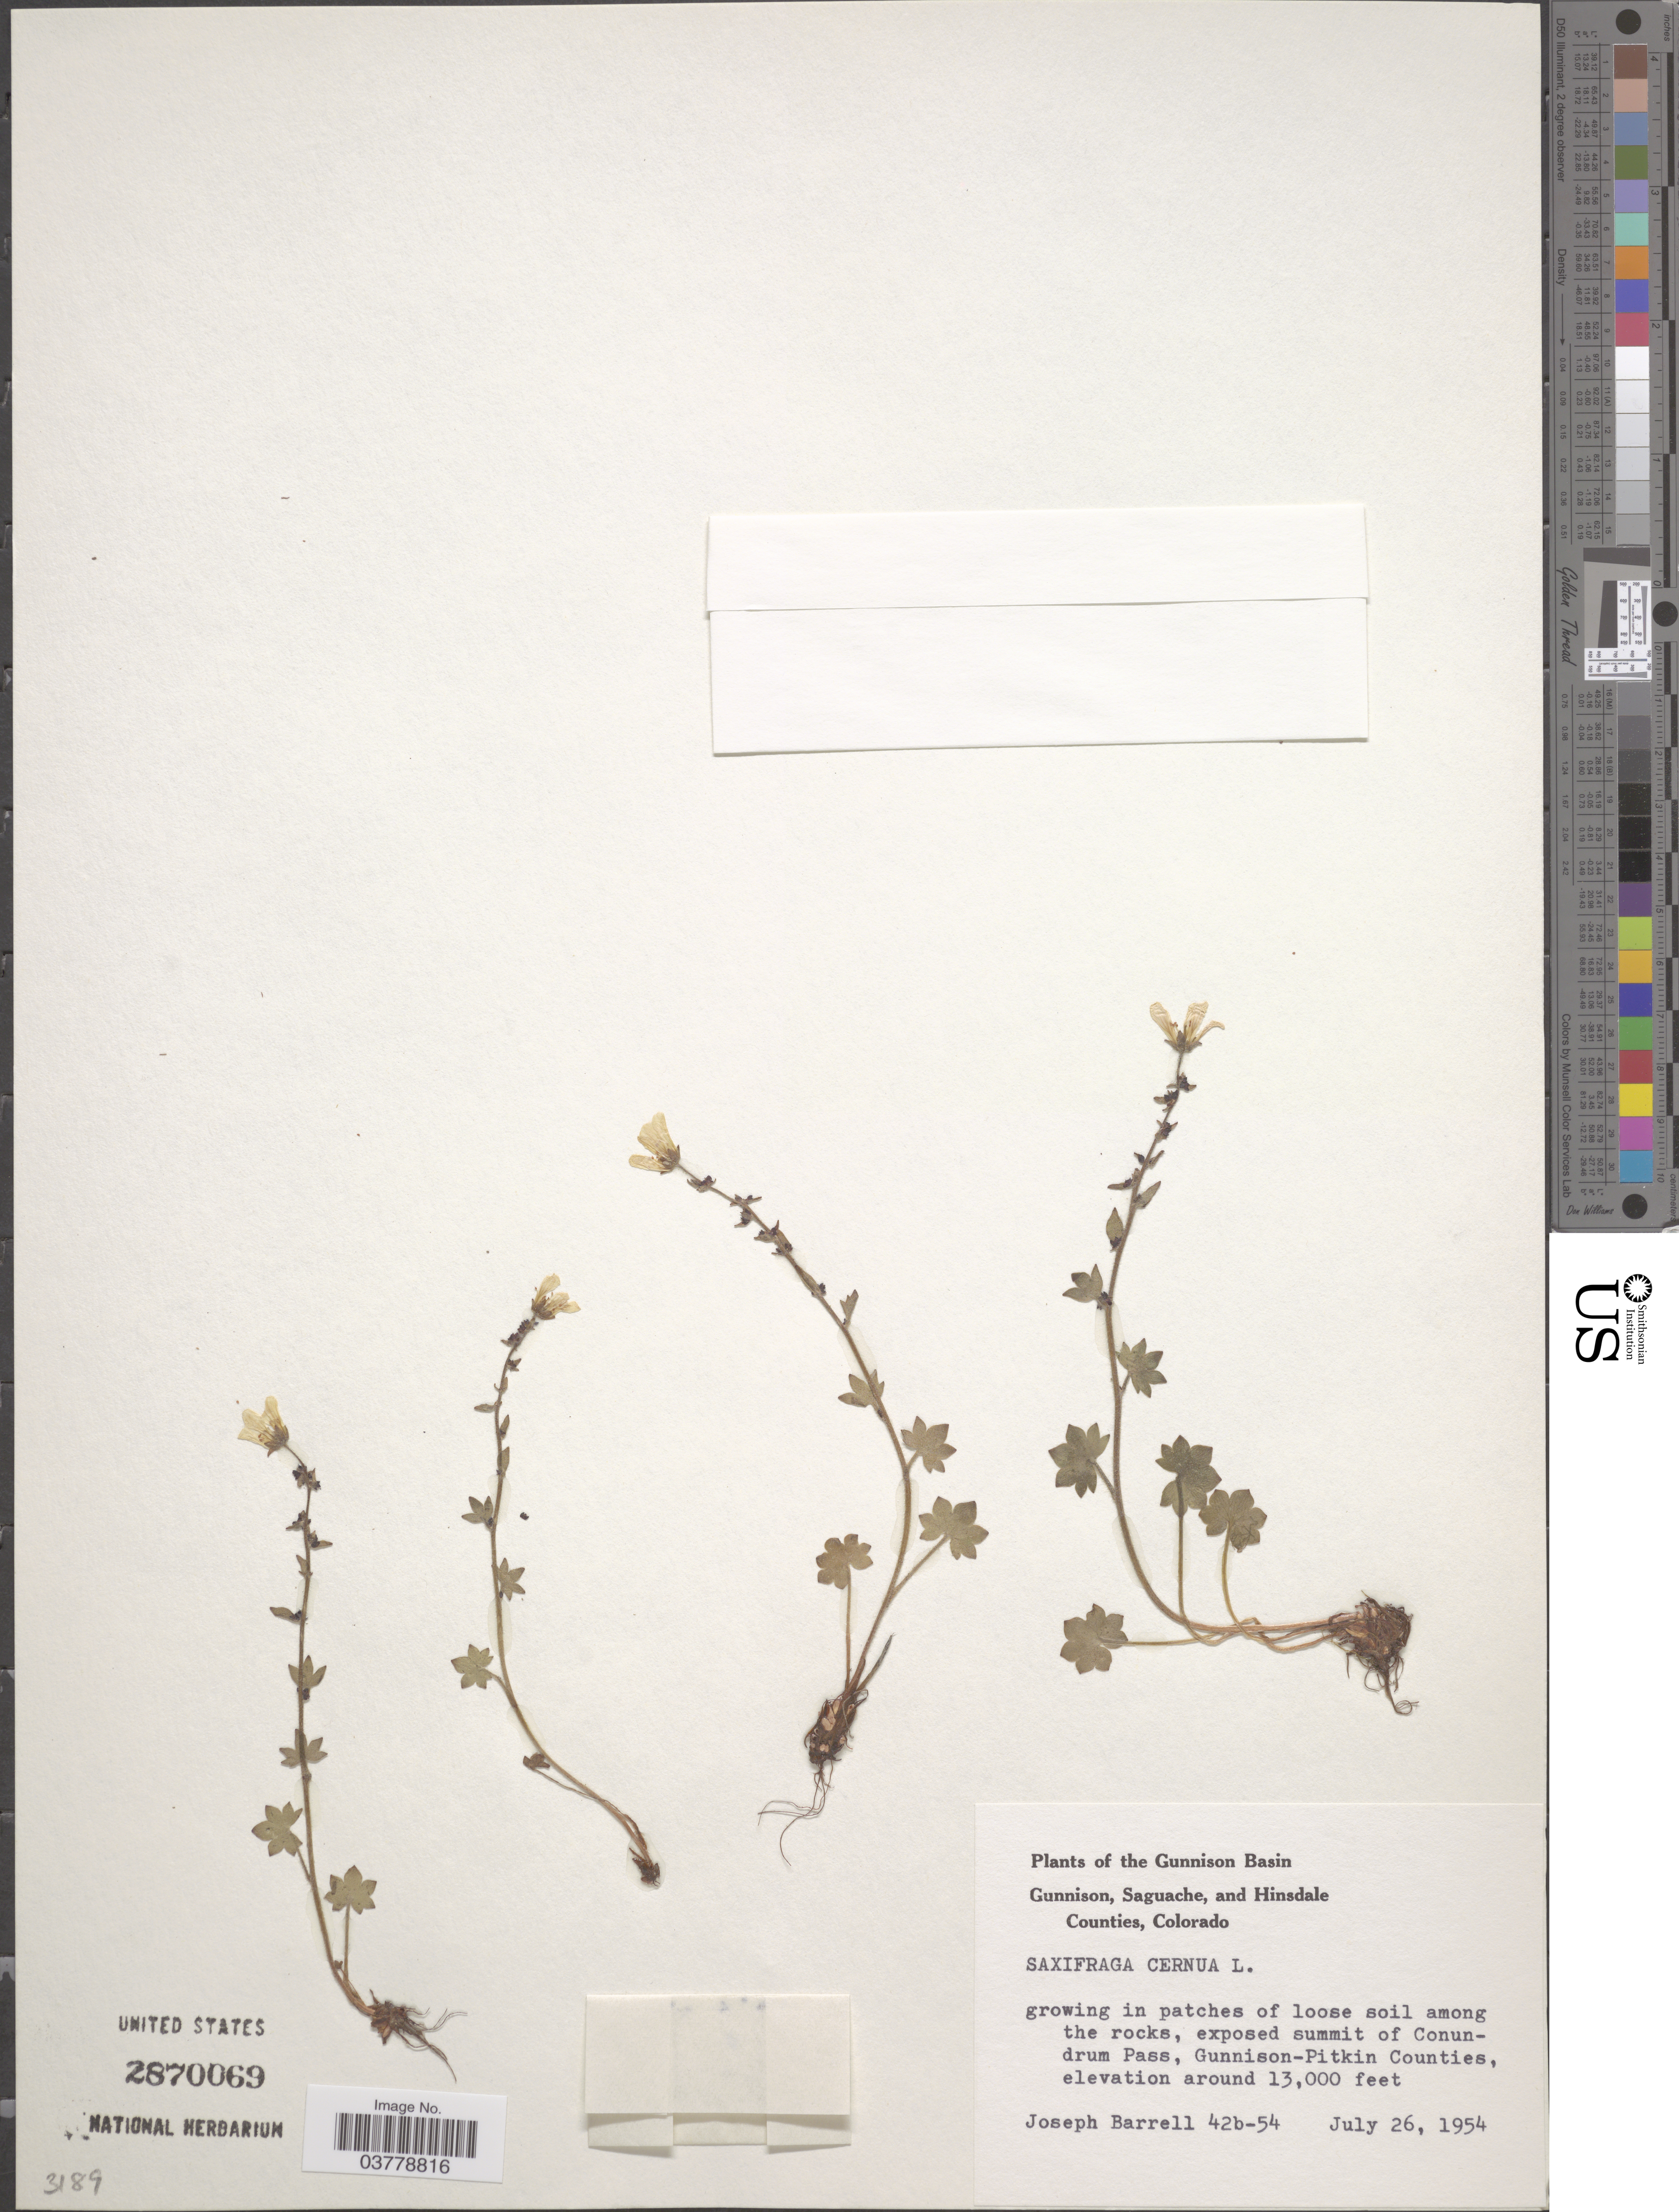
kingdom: Plantae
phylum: Tracheophyta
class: Magnoliopsida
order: Saxifragales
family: Saxifragaceae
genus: Saxifraga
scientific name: Saxifraga cernua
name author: L.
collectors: J. Barrell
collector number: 42b-54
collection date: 1954-07-26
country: United States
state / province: Colorado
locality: The Gunnison Basin. Exposed summit of Conundrum Pass, Gunnison-Pitkin Counties.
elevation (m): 3962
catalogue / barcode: US 2870069